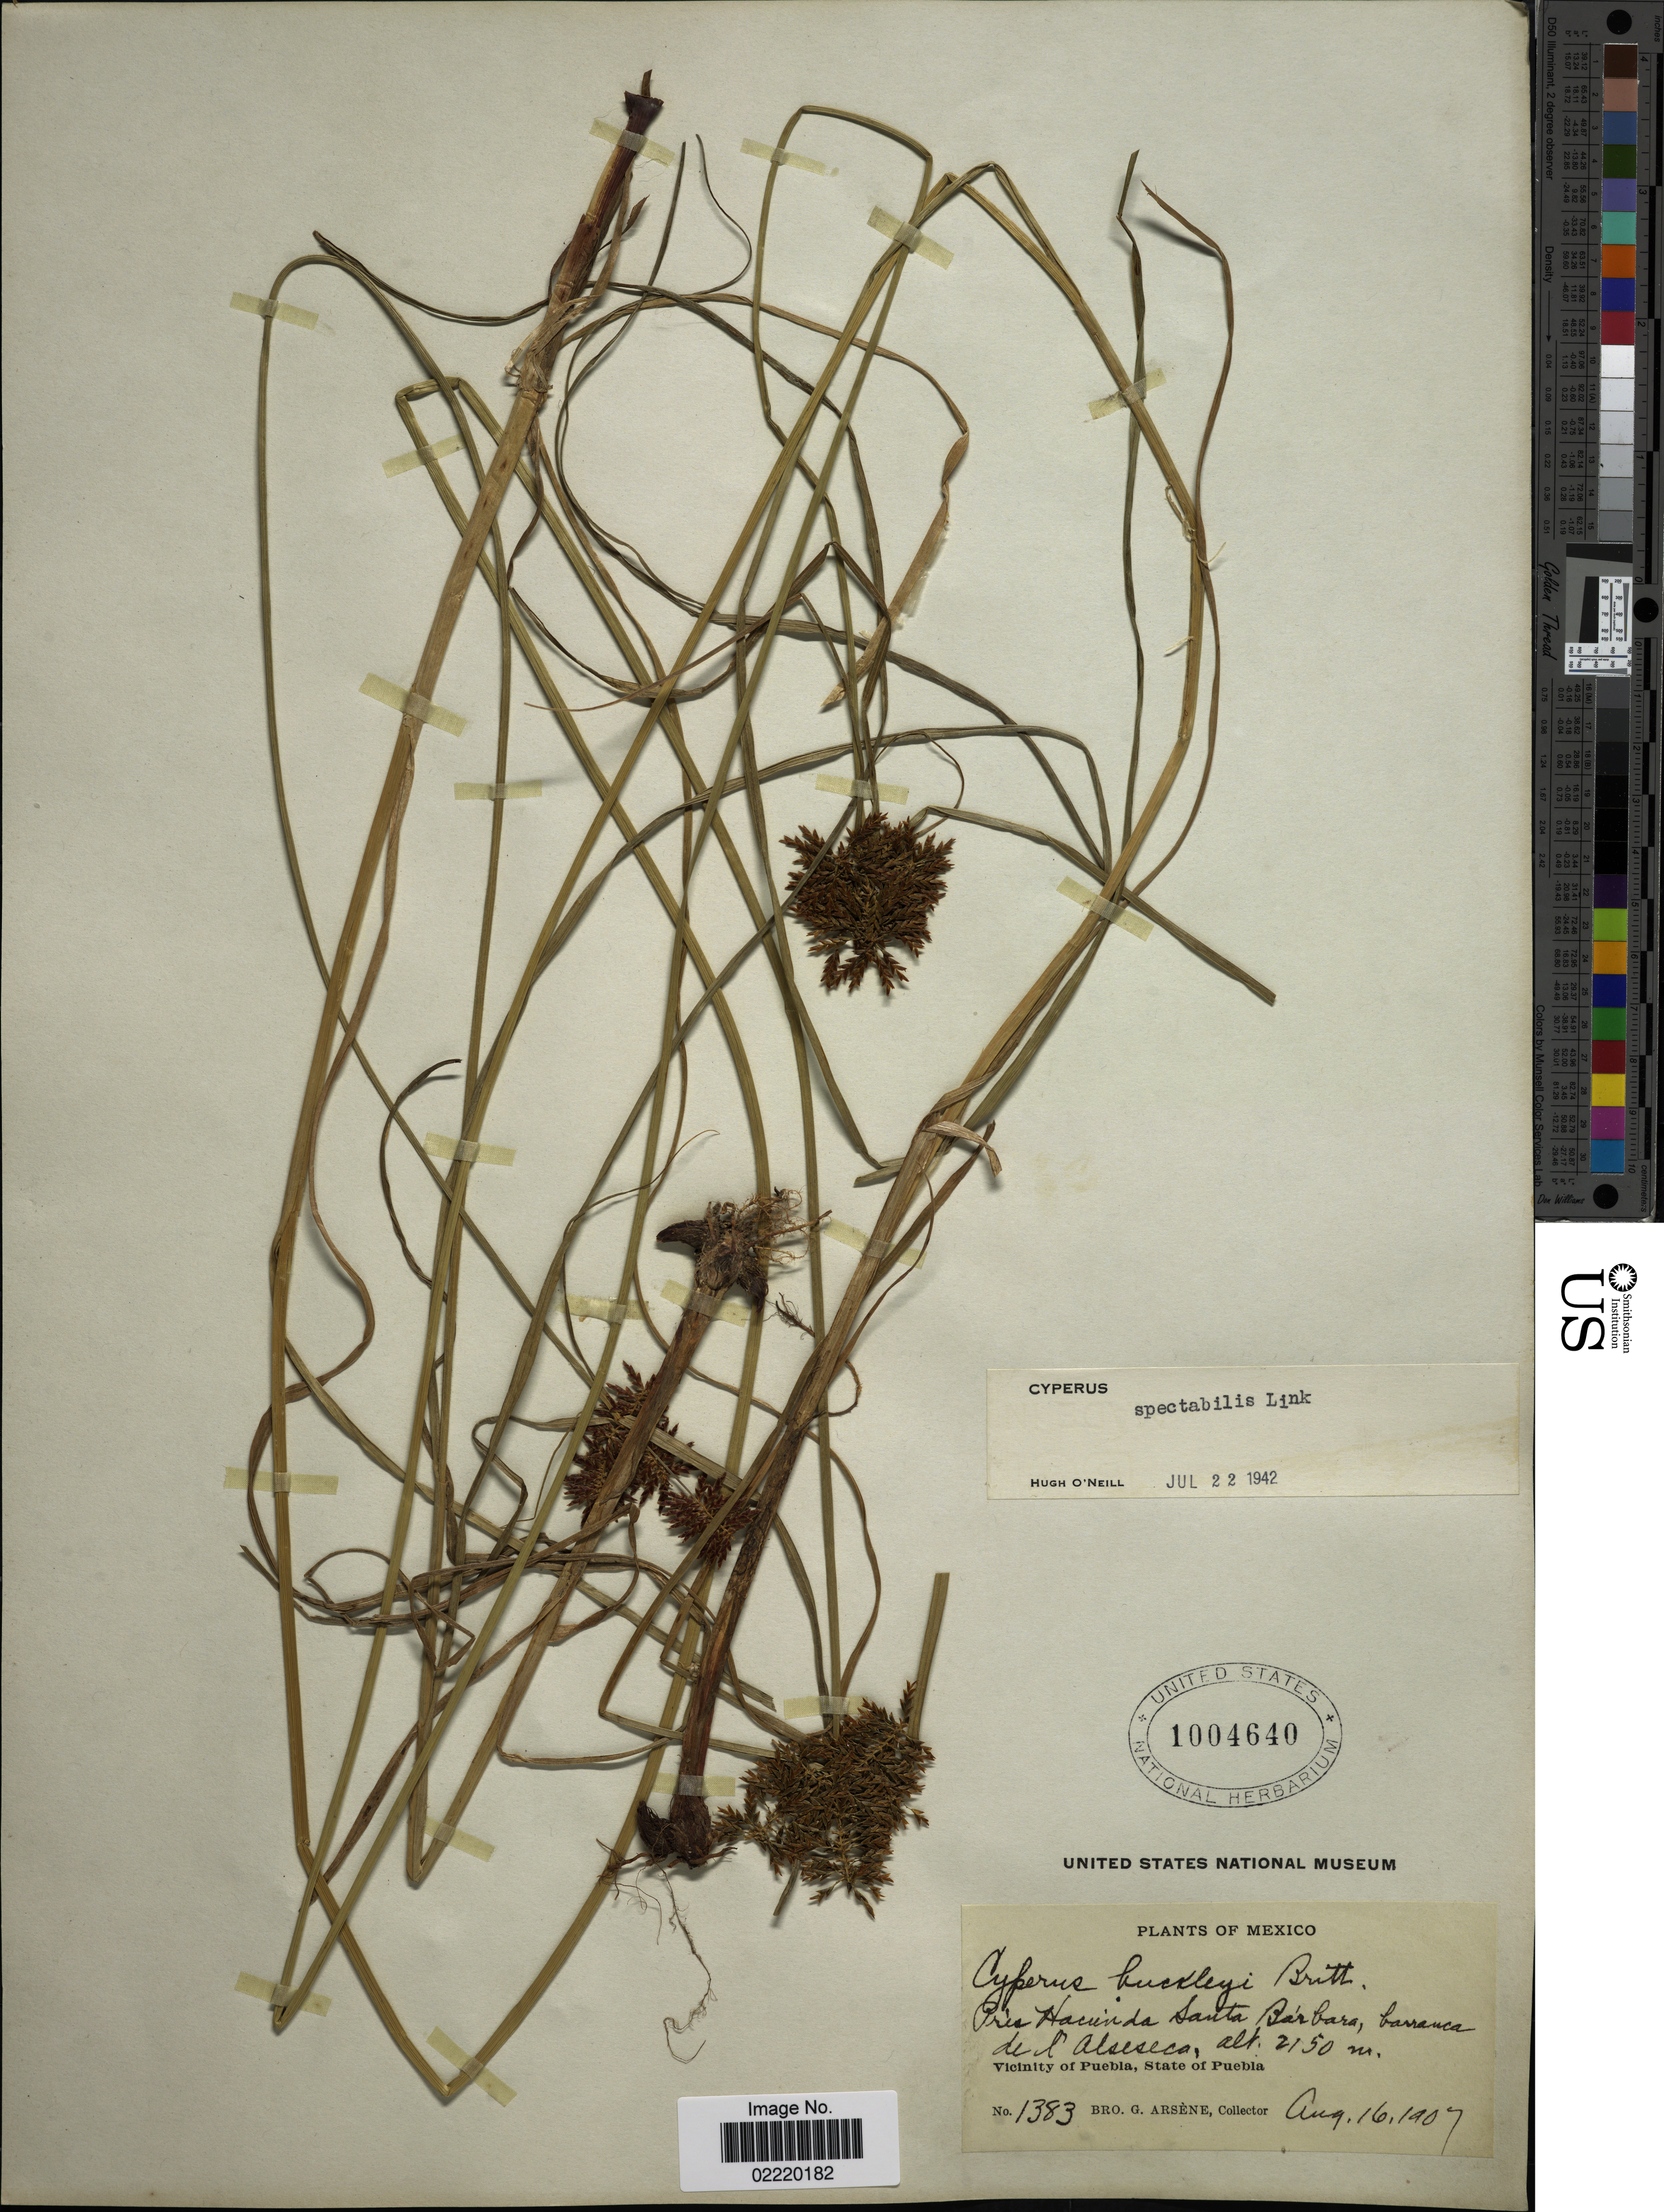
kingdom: Plantae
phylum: Tracheophyta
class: Liliopsida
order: Poales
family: Cyperaceae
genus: Cyperus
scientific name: Cyperus spectabilis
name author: Link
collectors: Bro. G. Arsène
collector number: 1383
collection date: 1907-08-16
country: Mexico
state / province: Puebla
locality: Pres Hacienda Santa Barbara, barranca de l'Alseseca, Vicinity of Puebla.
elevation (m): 2150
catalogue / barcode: US 1004640